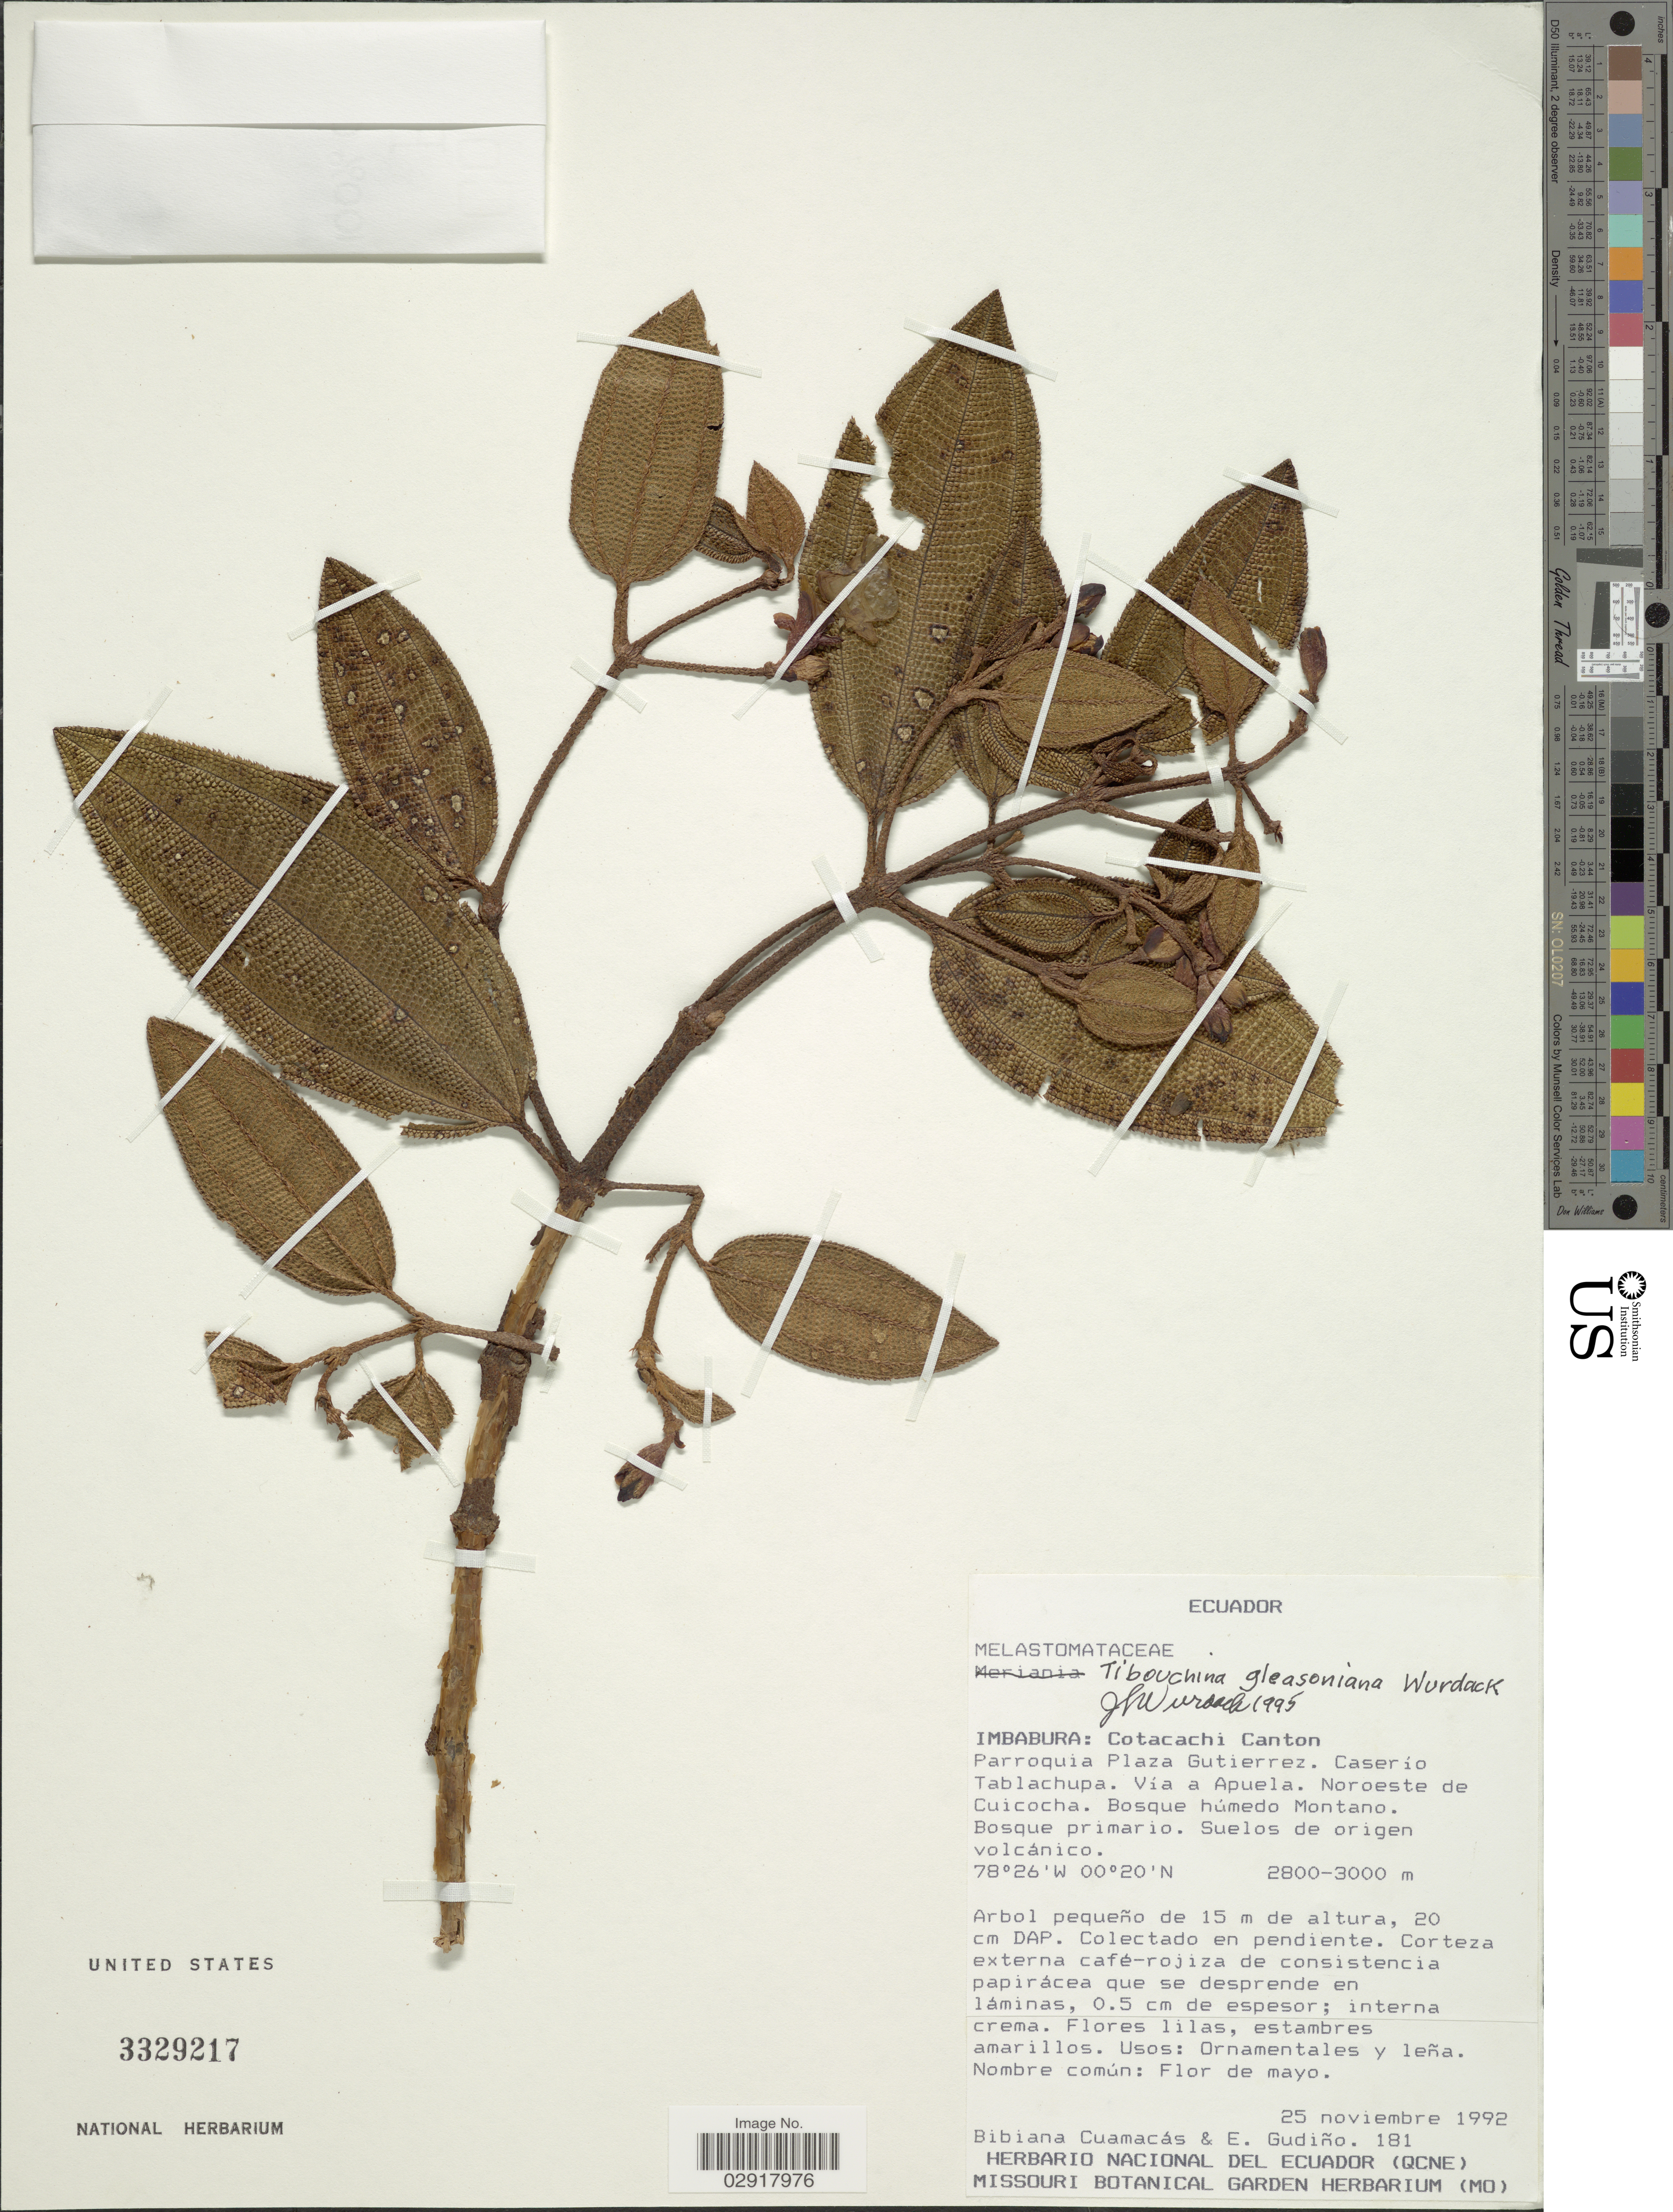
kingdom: Plantae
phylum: Tracheophyta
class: Magnoliopsida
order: Myrtales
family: Melastomataceae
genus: Andesanthus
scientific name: Andesanthus gleasonianus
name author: (Wurdack) P.J.F. Guim. & Michelang.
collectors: B. Cuamacas & E. Gudiño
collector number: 181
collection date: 1992-11-25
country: Ecuador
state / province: Imbabura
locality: Cotacachi Canton. Parroquia Plaza Gutierrez. Caserío Tablachupa. Vía a Apuela. Noreste de Cuicocha. Bosque húmedo Montana.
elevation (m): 2800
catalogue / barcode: US 3329217